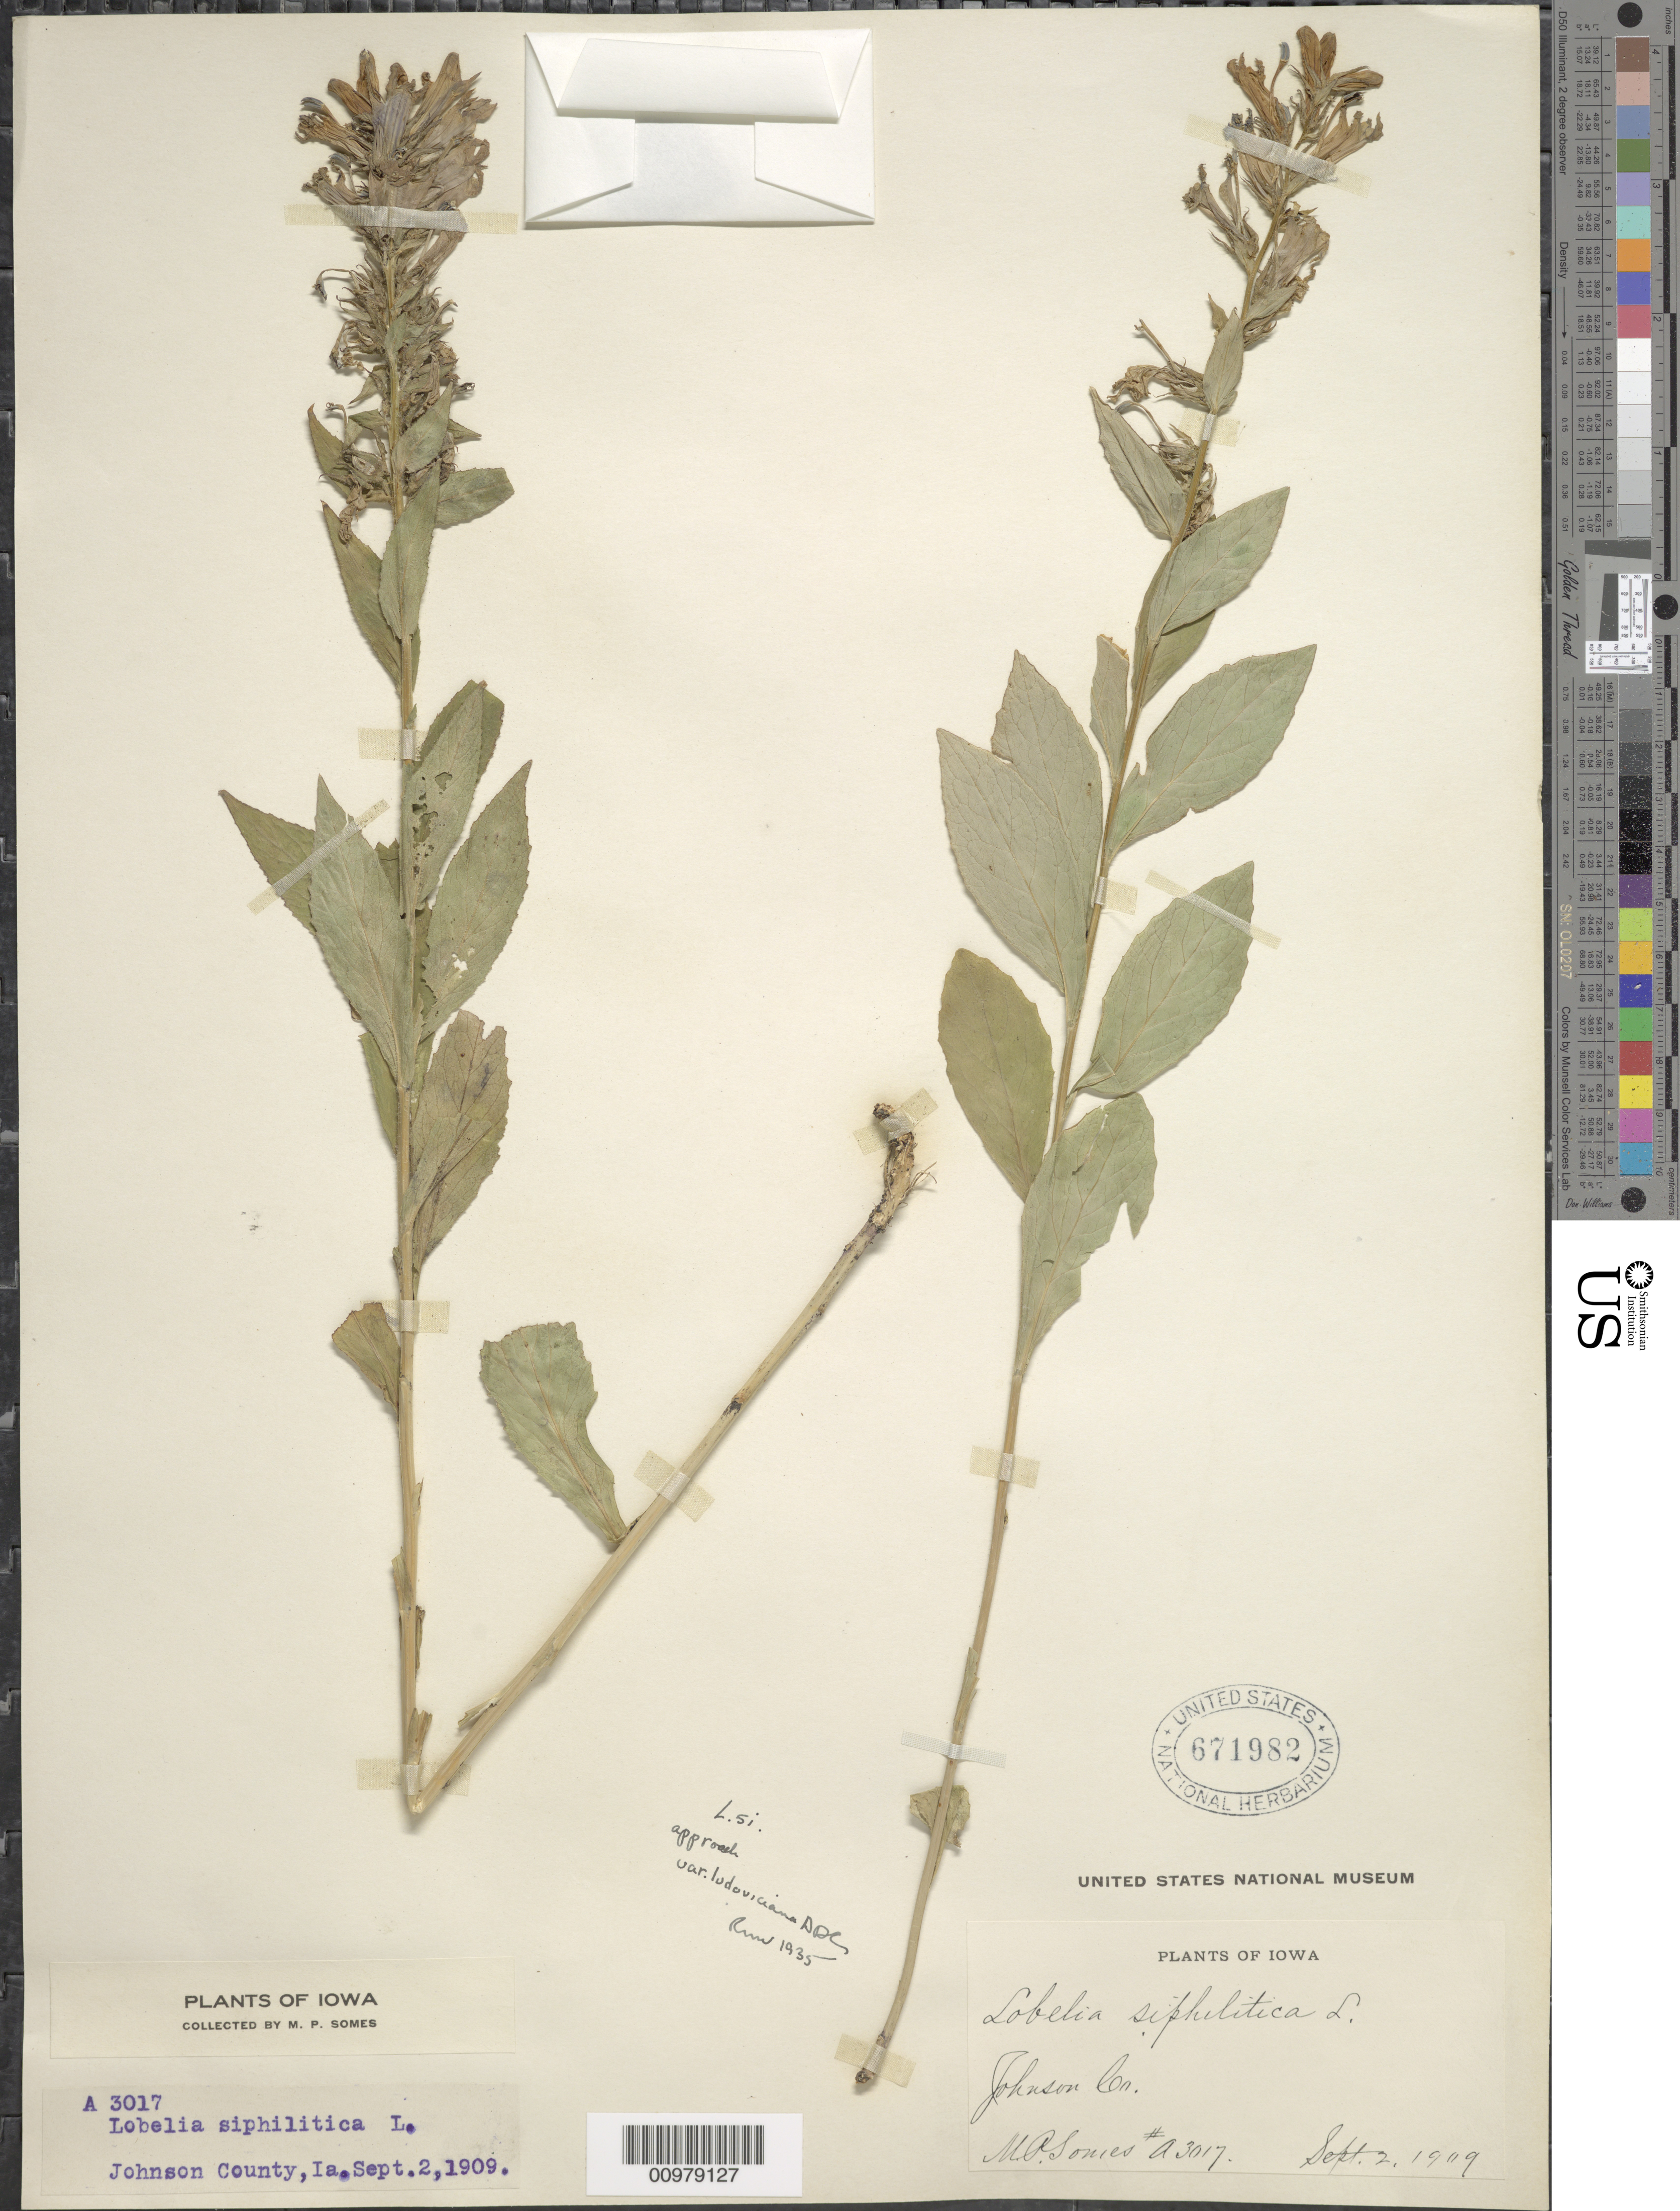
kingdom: Plantae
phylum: Tracheophyta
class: Magnoliopsida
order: Asterales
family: Campanulaceae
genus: Lobelia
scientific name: Lobelia siphilitica var. ludoviciana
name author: A. DC.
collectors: M. Somes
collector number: A3017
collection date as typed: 02 Sep 1909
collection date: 1909-09-02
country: United States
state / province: Iowa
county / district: Johnson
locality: Johnson Creek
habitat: Johnson Creek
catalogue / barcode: US 671982